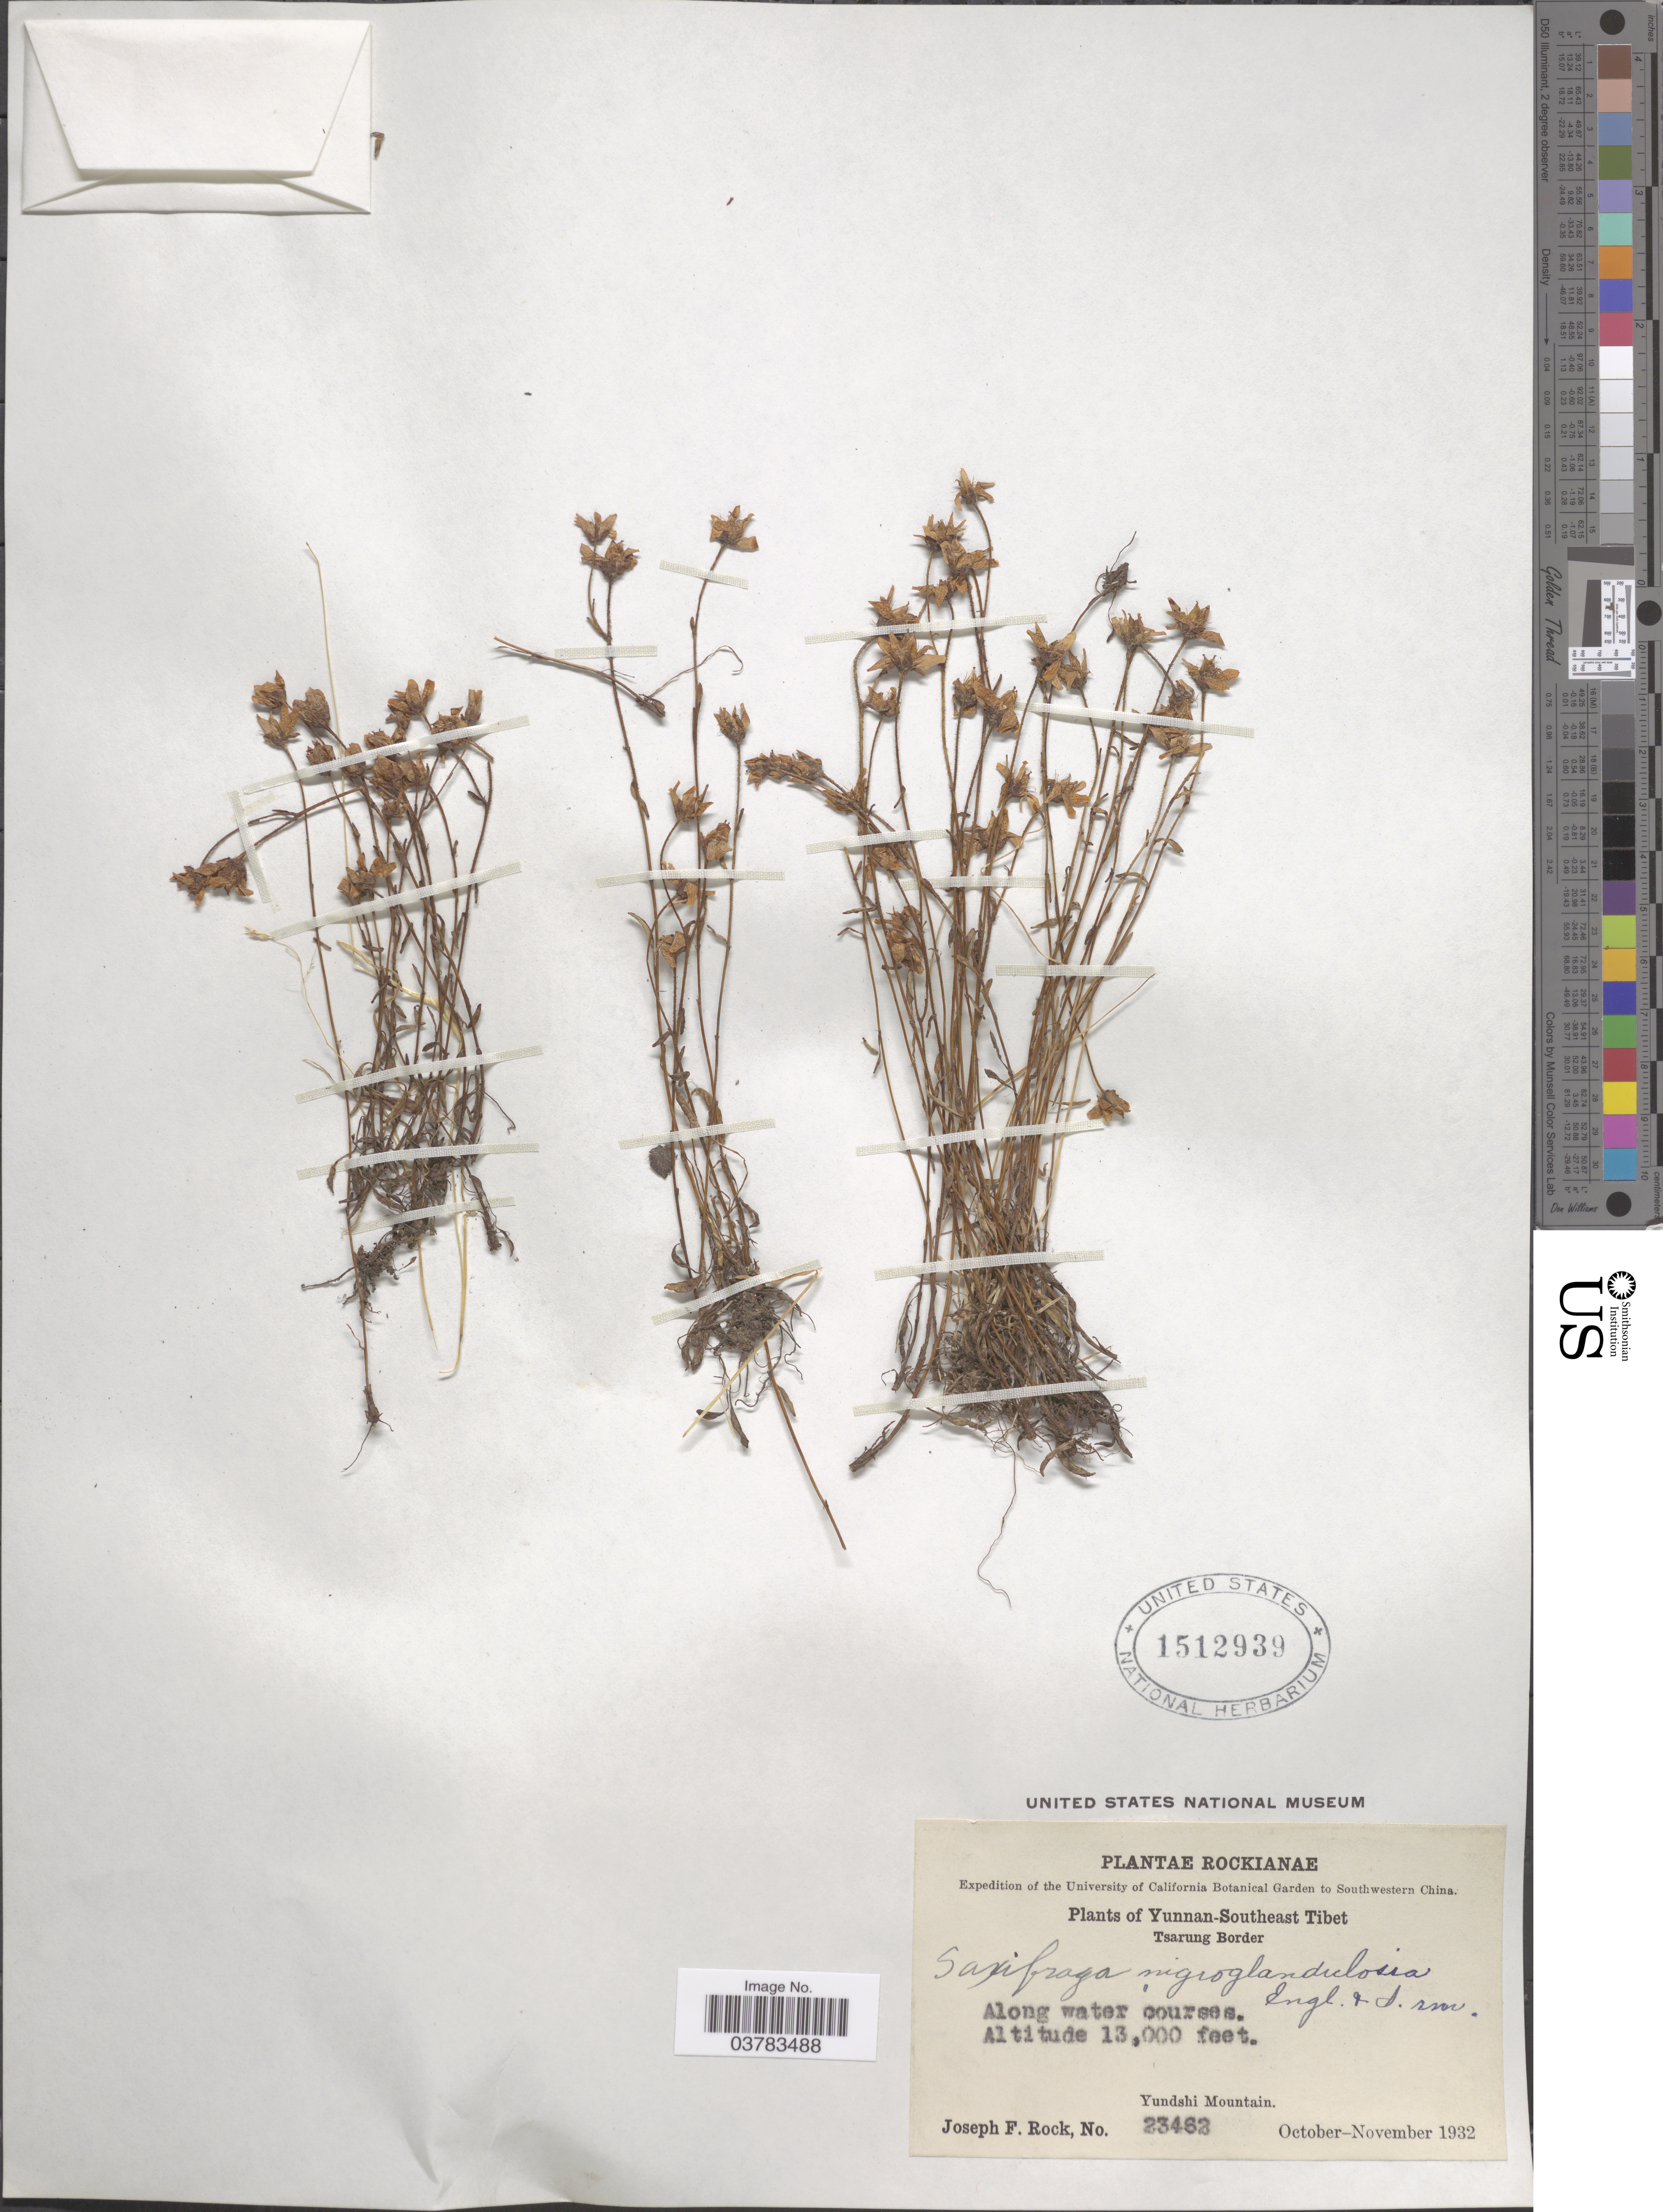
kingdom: Plantae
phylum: Tracheophyta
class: Magnoliopsida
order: Saxifragales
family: Saxifragaceae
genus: Saxifraga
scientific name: Saxifraga nigroglandulosa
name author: Engl. & Irmsch.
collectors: J. F. Rock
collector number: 23462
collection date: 1932-10/1932-11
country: China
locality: Expedition of the University of California Botanical Garden to Southwestern China. Yunnan-Southeast Tibet. Tsarung Border. Yundshi Mountain.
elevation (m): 3962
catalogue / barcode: US 1512939